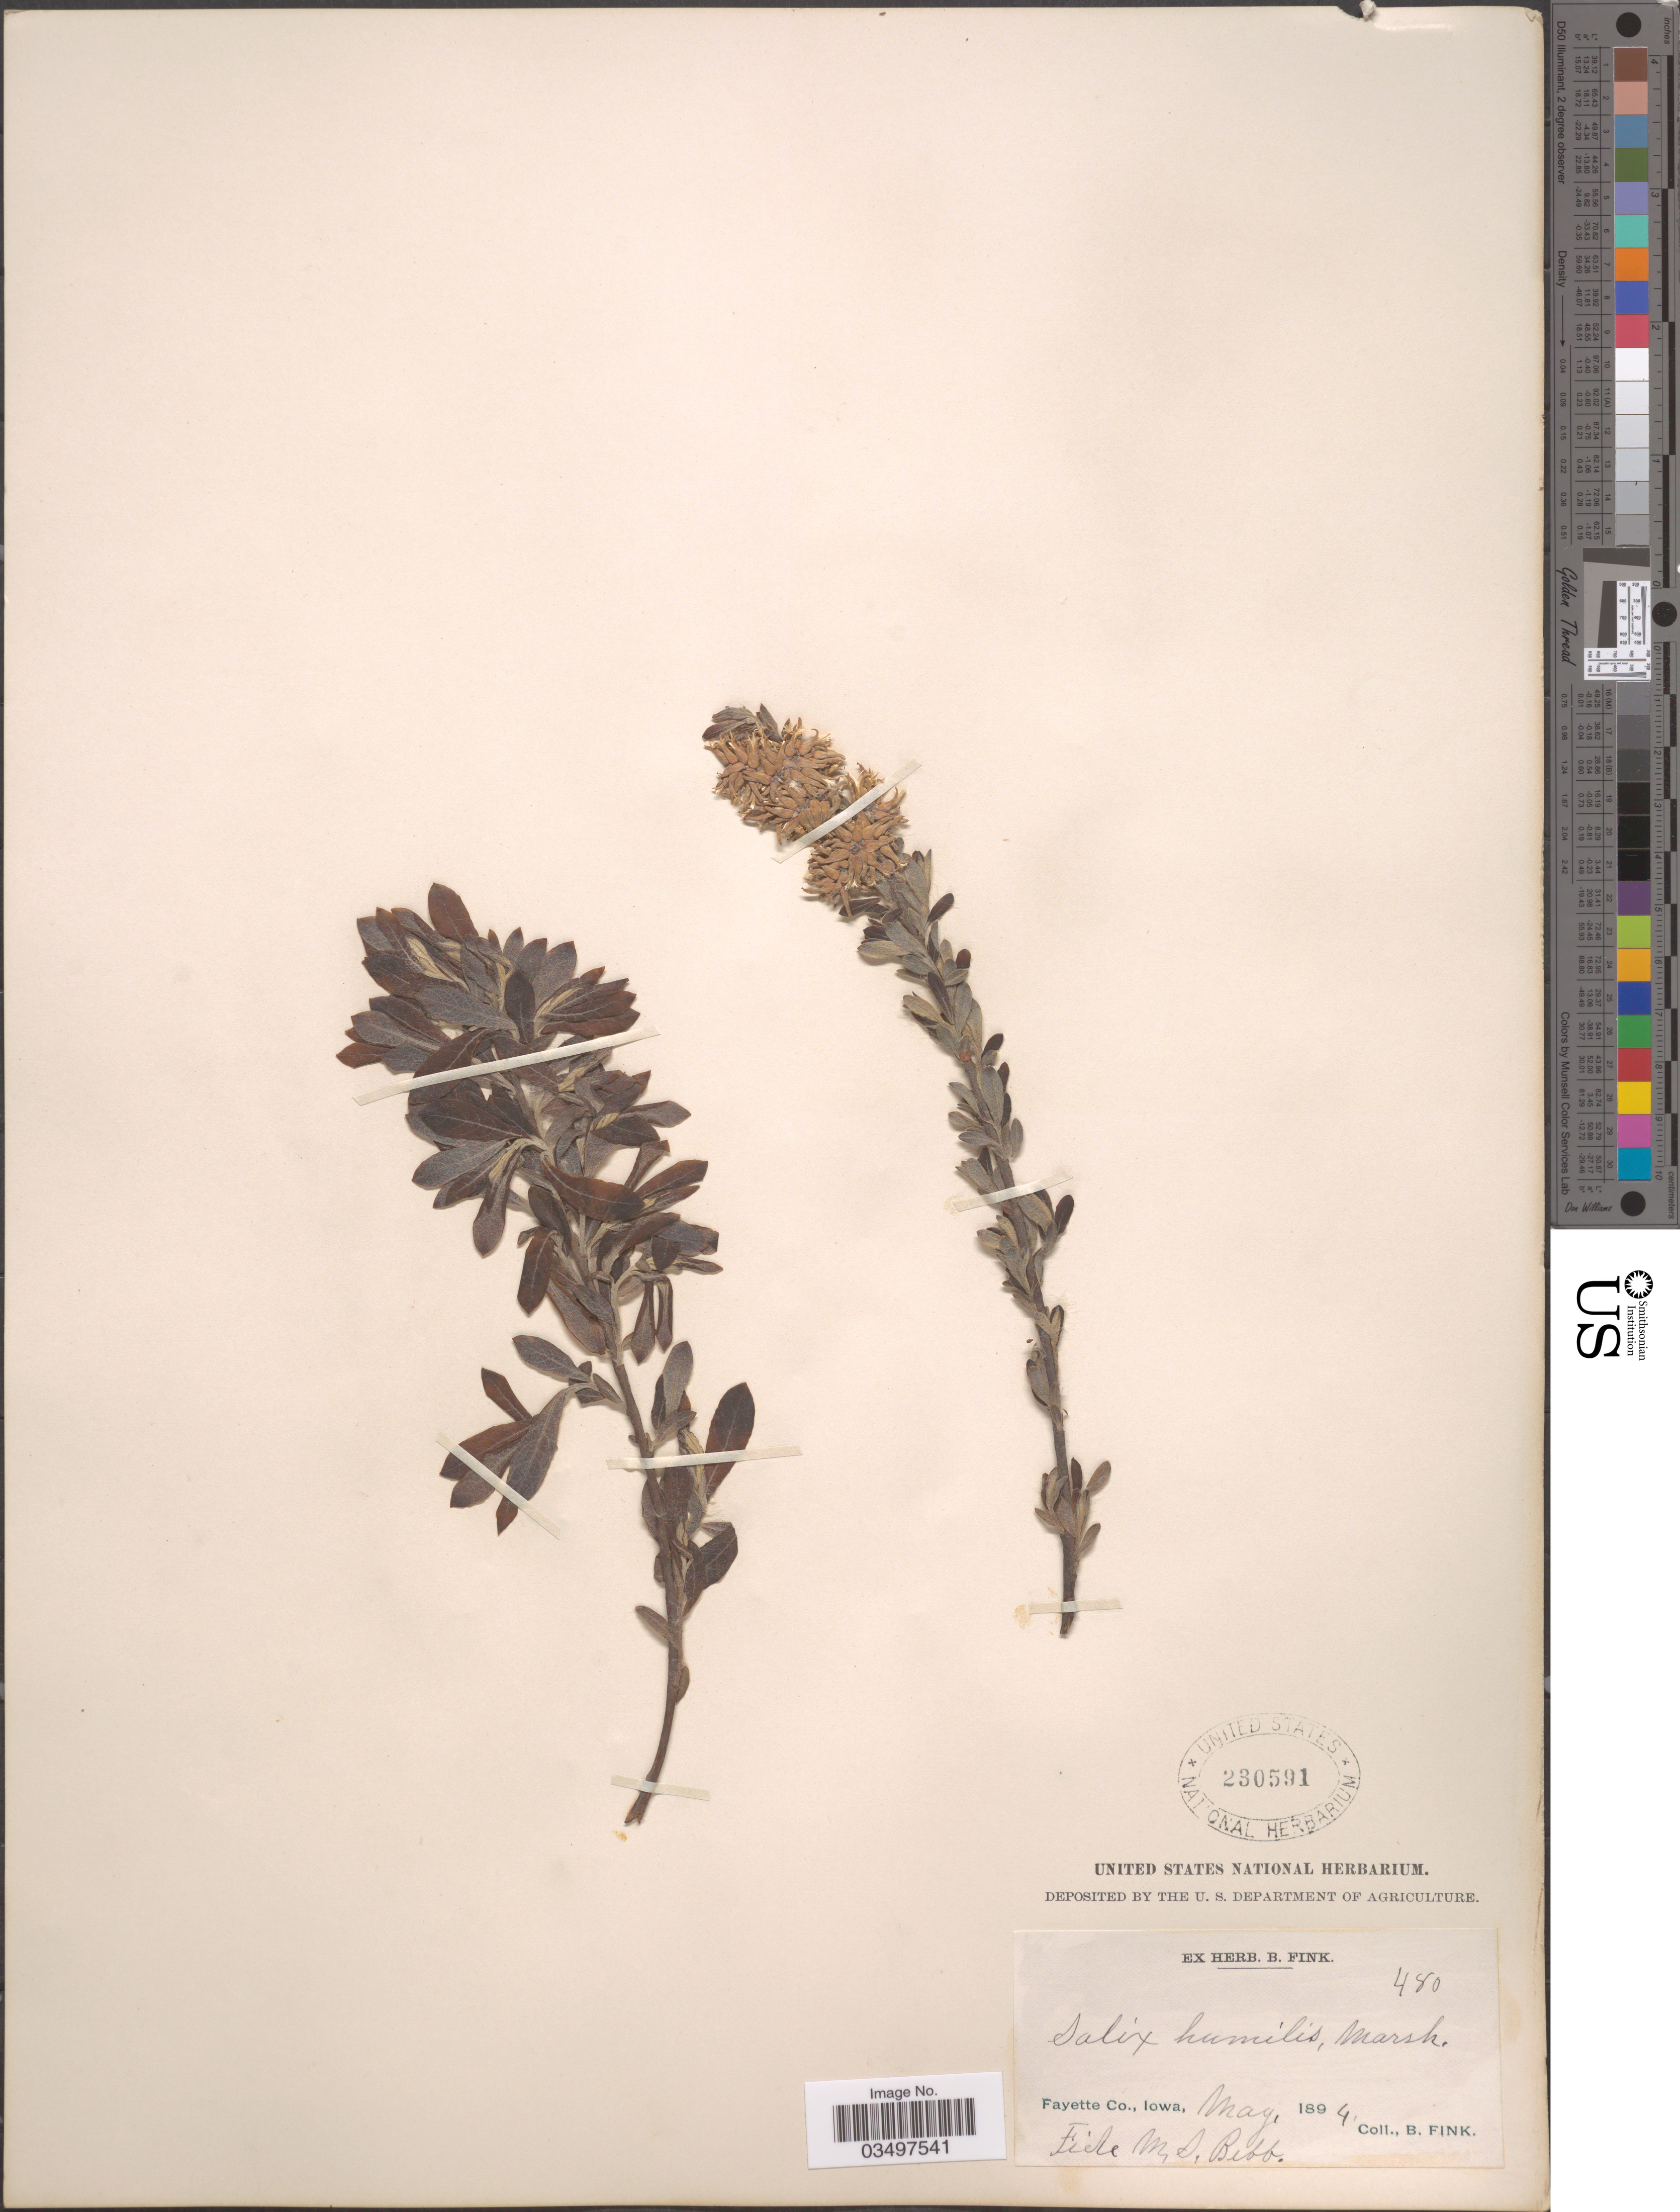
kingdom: Plantae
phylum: Tracheophyta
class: Magnoliopsida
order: Malpighiales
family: Salicaceae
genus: Salix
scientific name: Salix humilis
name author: Marshall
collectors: B. Fink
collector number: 480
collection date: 1894-05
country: United States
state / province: Iowa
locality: Fayette Co.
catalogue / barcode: US 230591